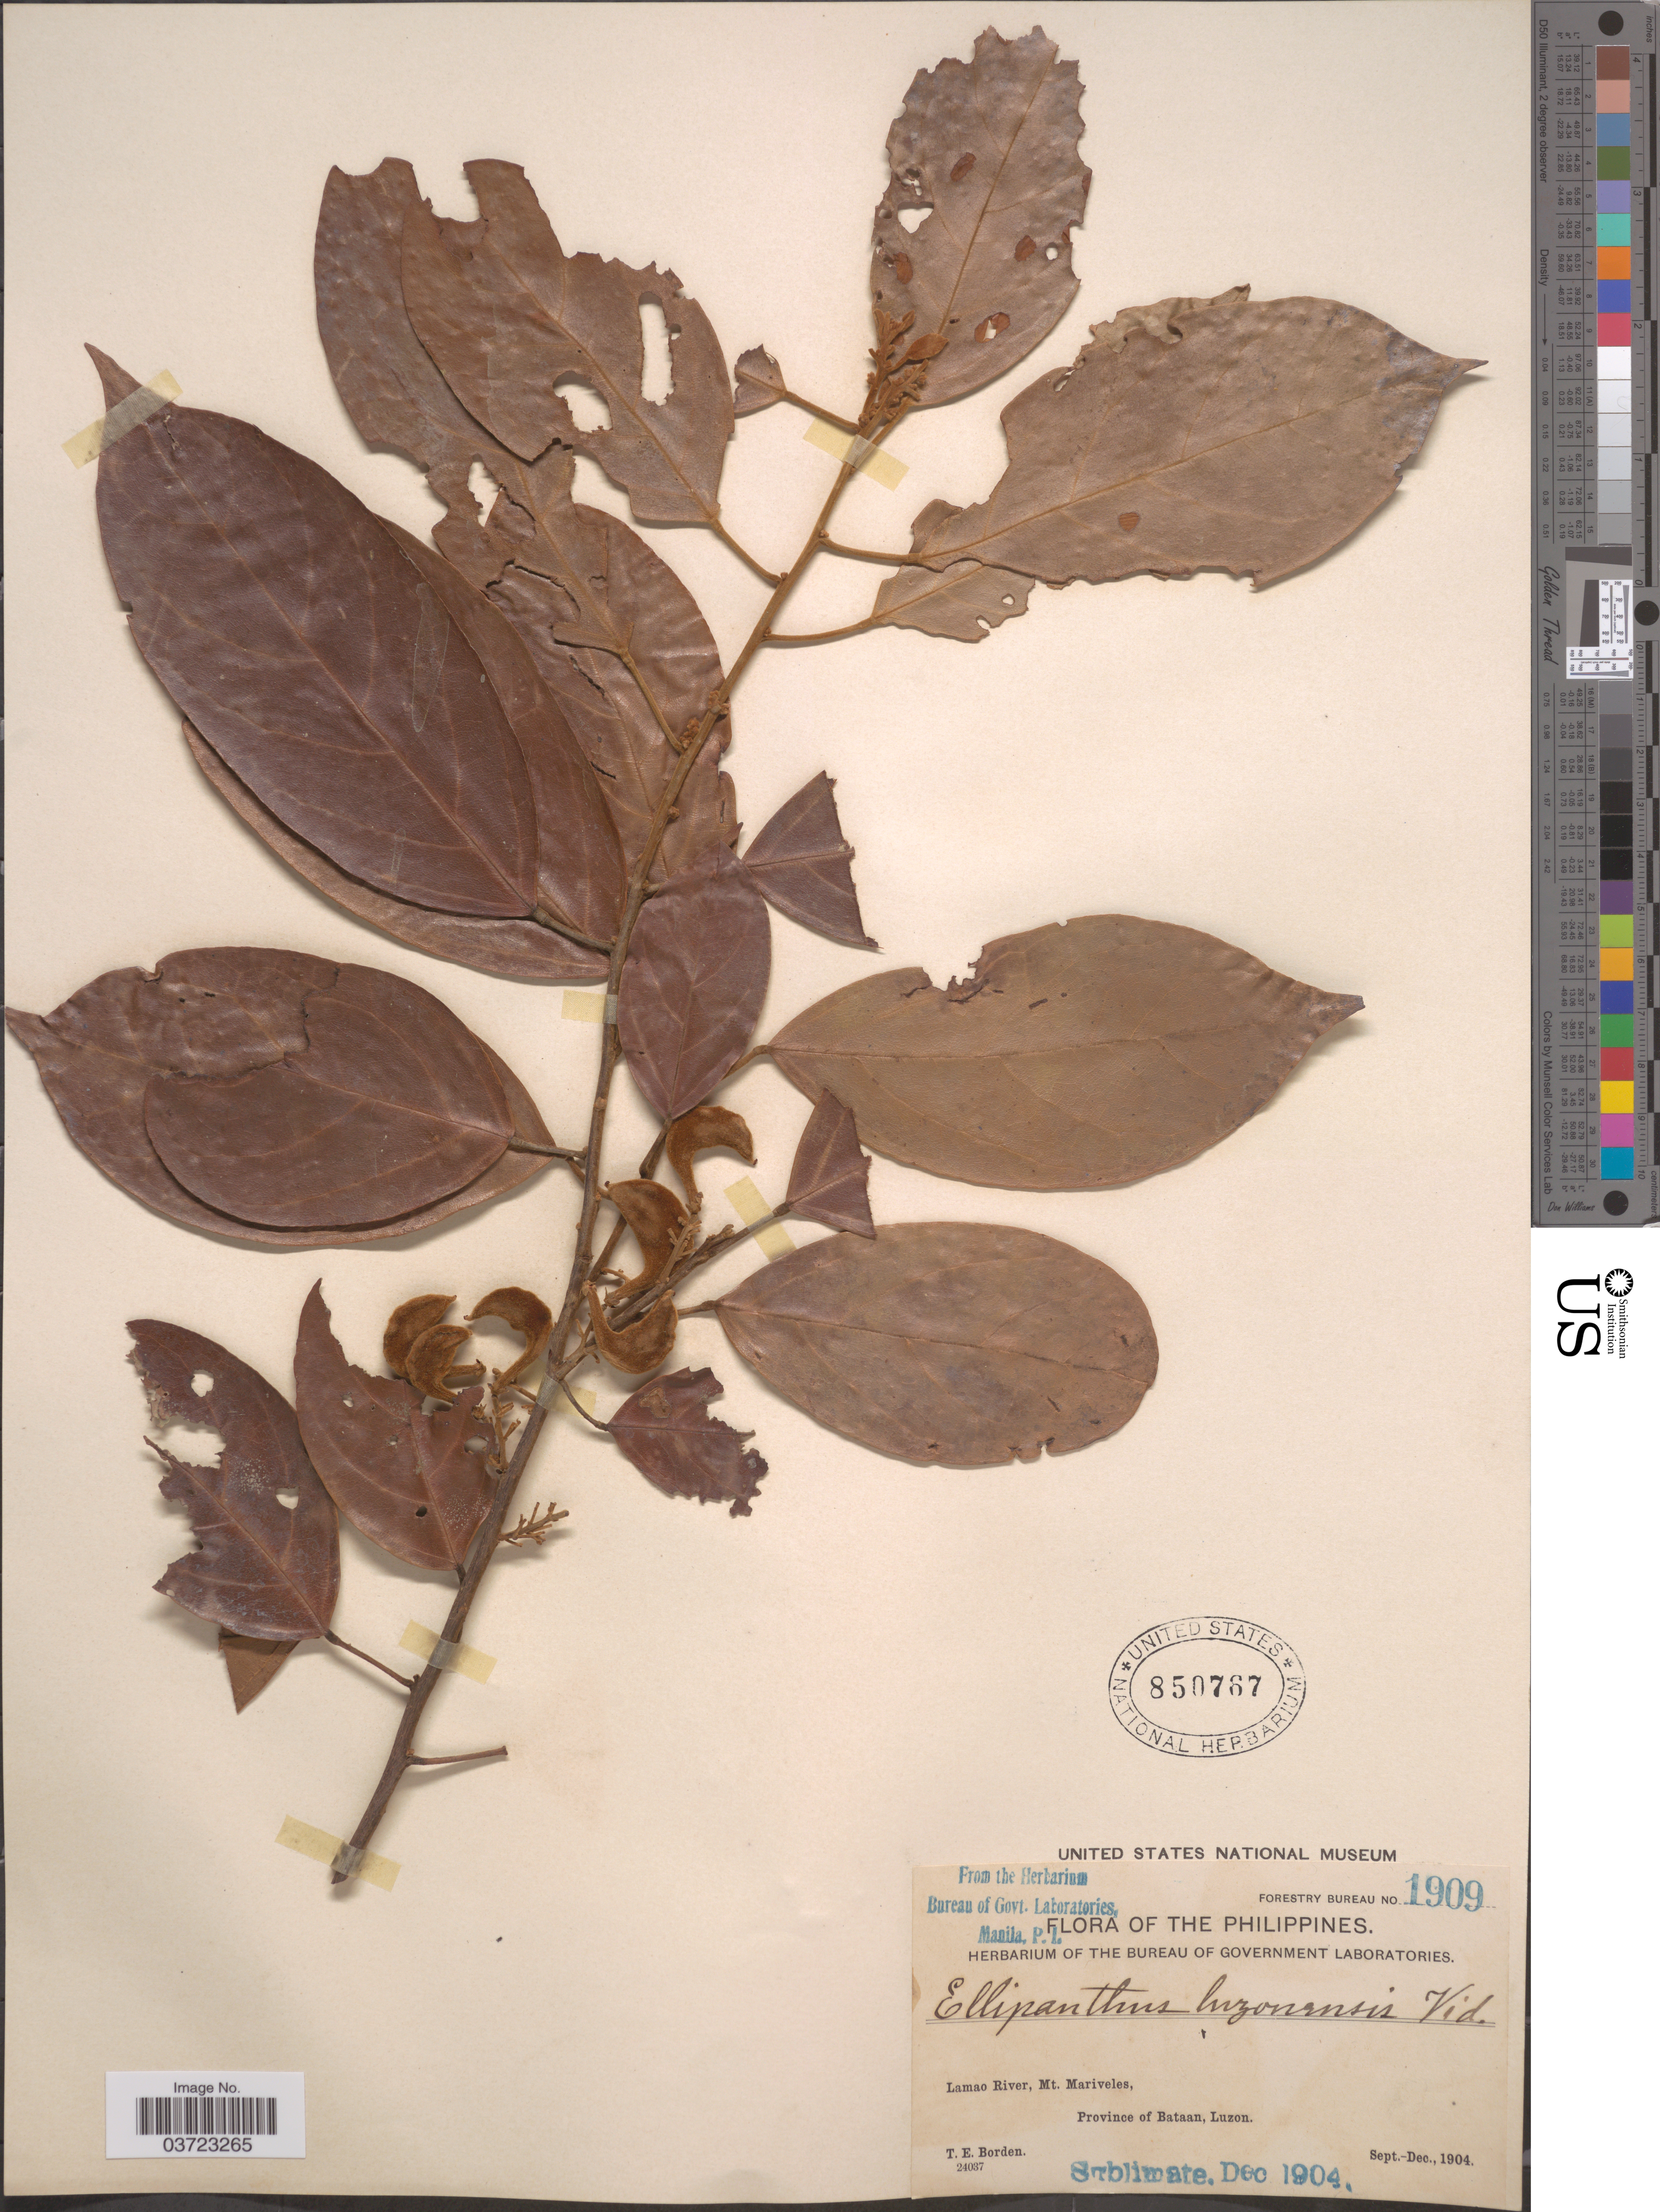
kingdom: Plantae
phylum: Tracheophyta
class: Magnoliopsida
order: Oxalidales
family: Connaraceae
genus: Ellipanthus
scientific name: Ellipanthus luzoniensis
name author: S. Vidal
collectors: T. E. Borden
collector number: Forestry Bureau 1909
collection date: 1904-09/1904-12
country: Philippines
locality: Lamao River, Mt. Mariveles, Province of Bataan, Luzon.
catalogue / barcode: US 850767